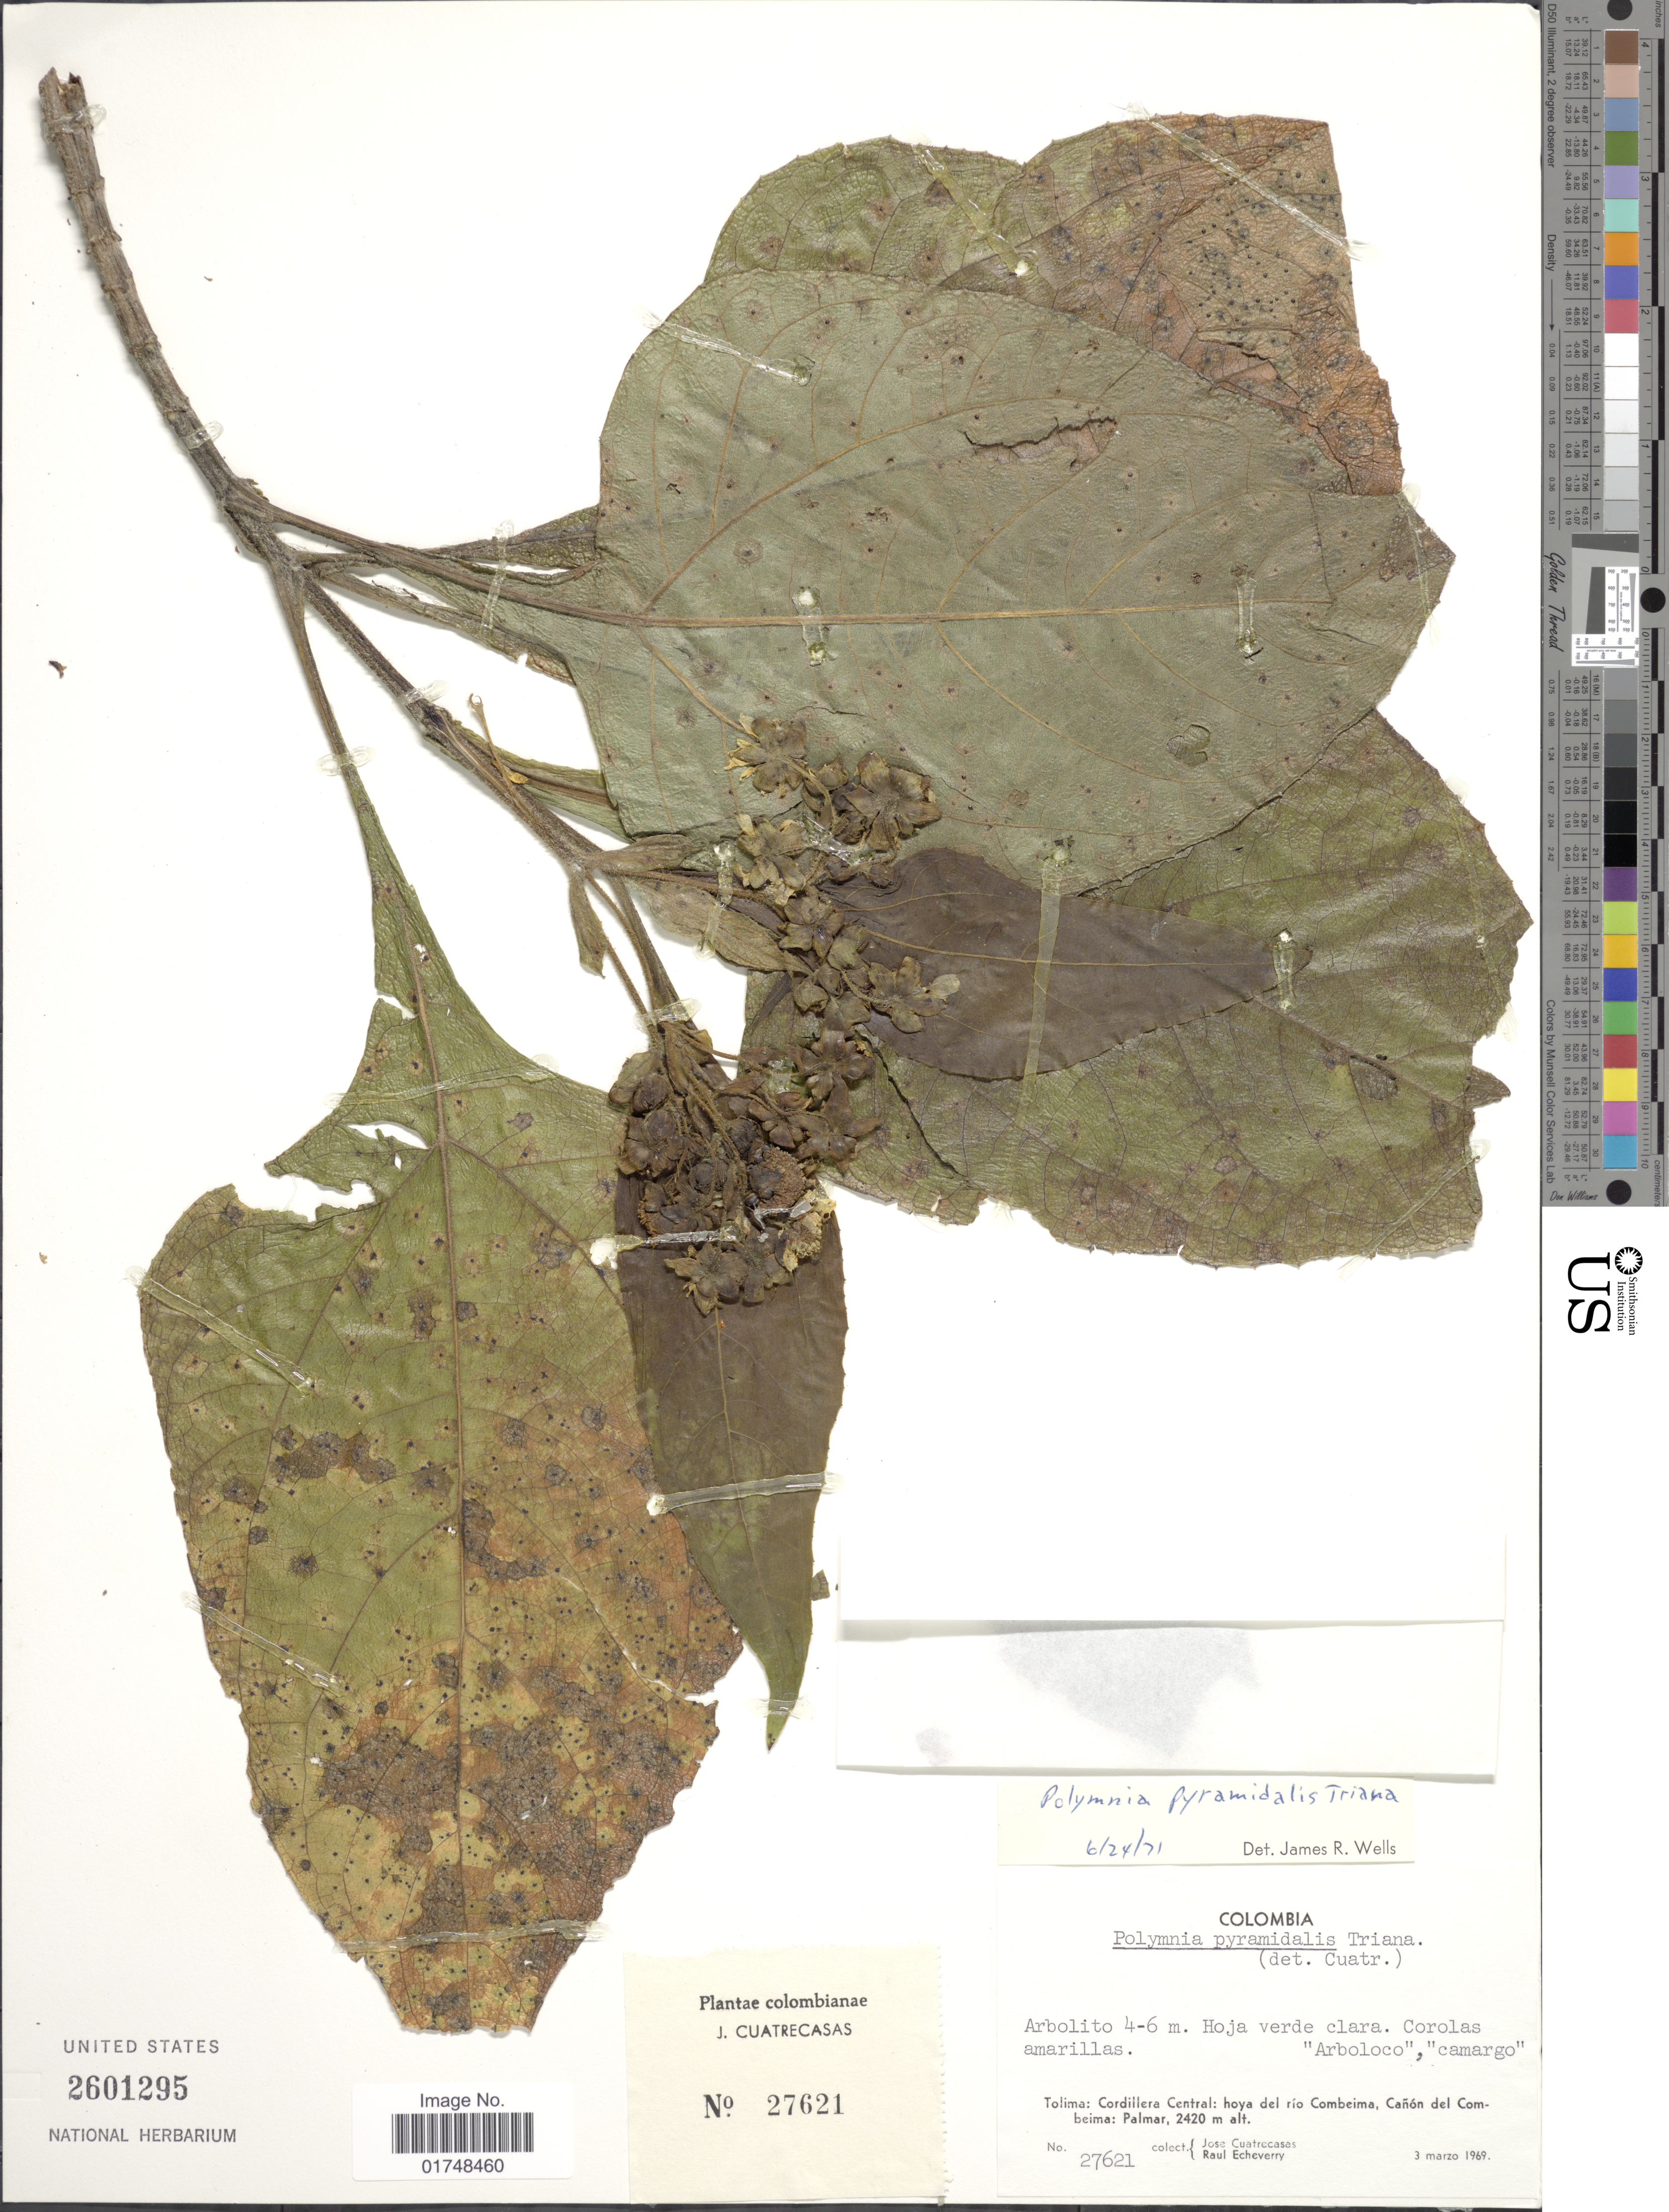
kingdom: Plantae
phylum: Tracheophyta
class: Magnoliopsida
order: Asterales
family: Asteraceae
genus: Smallanthus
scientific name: Smallanthus pyramidalis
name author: (Triana) H. Rob.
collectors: J. Cuatrecasas & R. Echeverry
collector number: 27621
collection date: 1969-03-03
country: Colombia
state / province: Tolima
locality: Cordillera Central, hoya del rio Combeima, Canon del Combeima, Palmar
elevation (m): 2420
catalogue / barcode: US 2601295